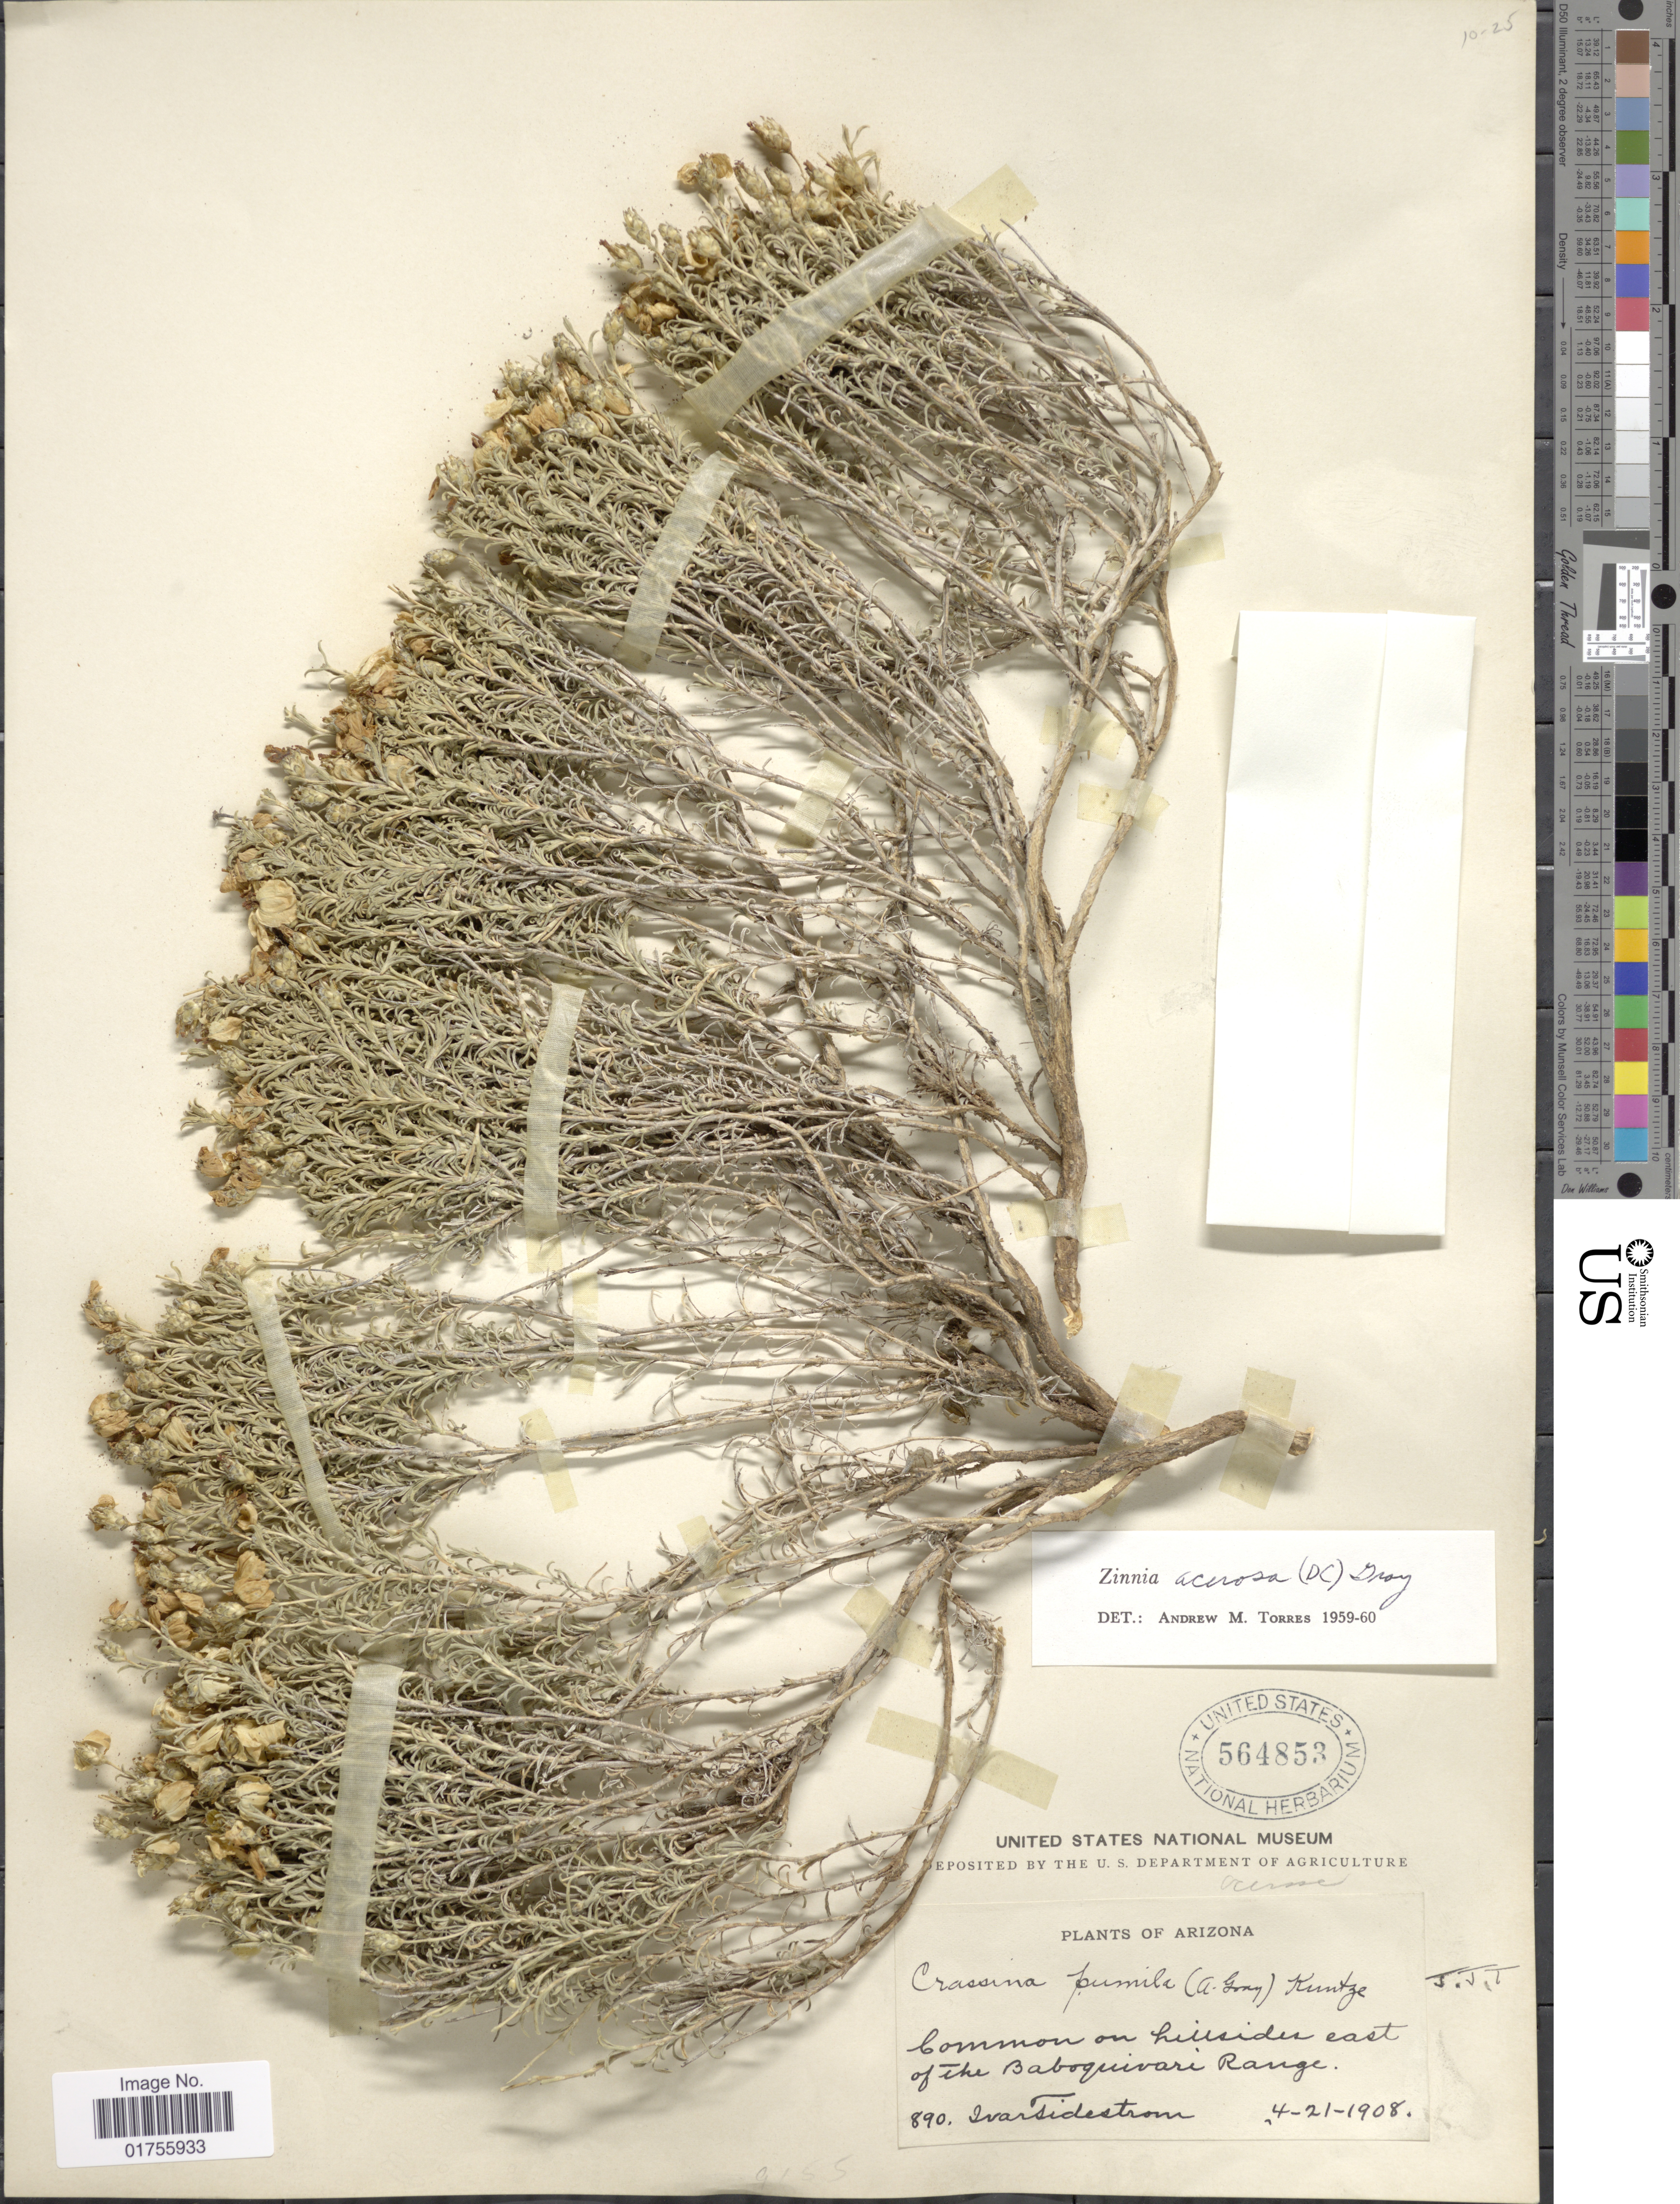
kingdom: Plantae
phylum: Tracheophyta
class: Magnoliopsida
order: Asterales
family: Asteraceae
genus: Zinnia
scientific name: Zinnia acerosa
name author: (DC.) A. Gray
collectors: I. F. Tidestrom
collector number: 890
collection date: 1908-04-21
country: United States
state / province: Arizona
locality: Common on hillside east of the Baboquivari Range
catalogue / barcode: US 564853